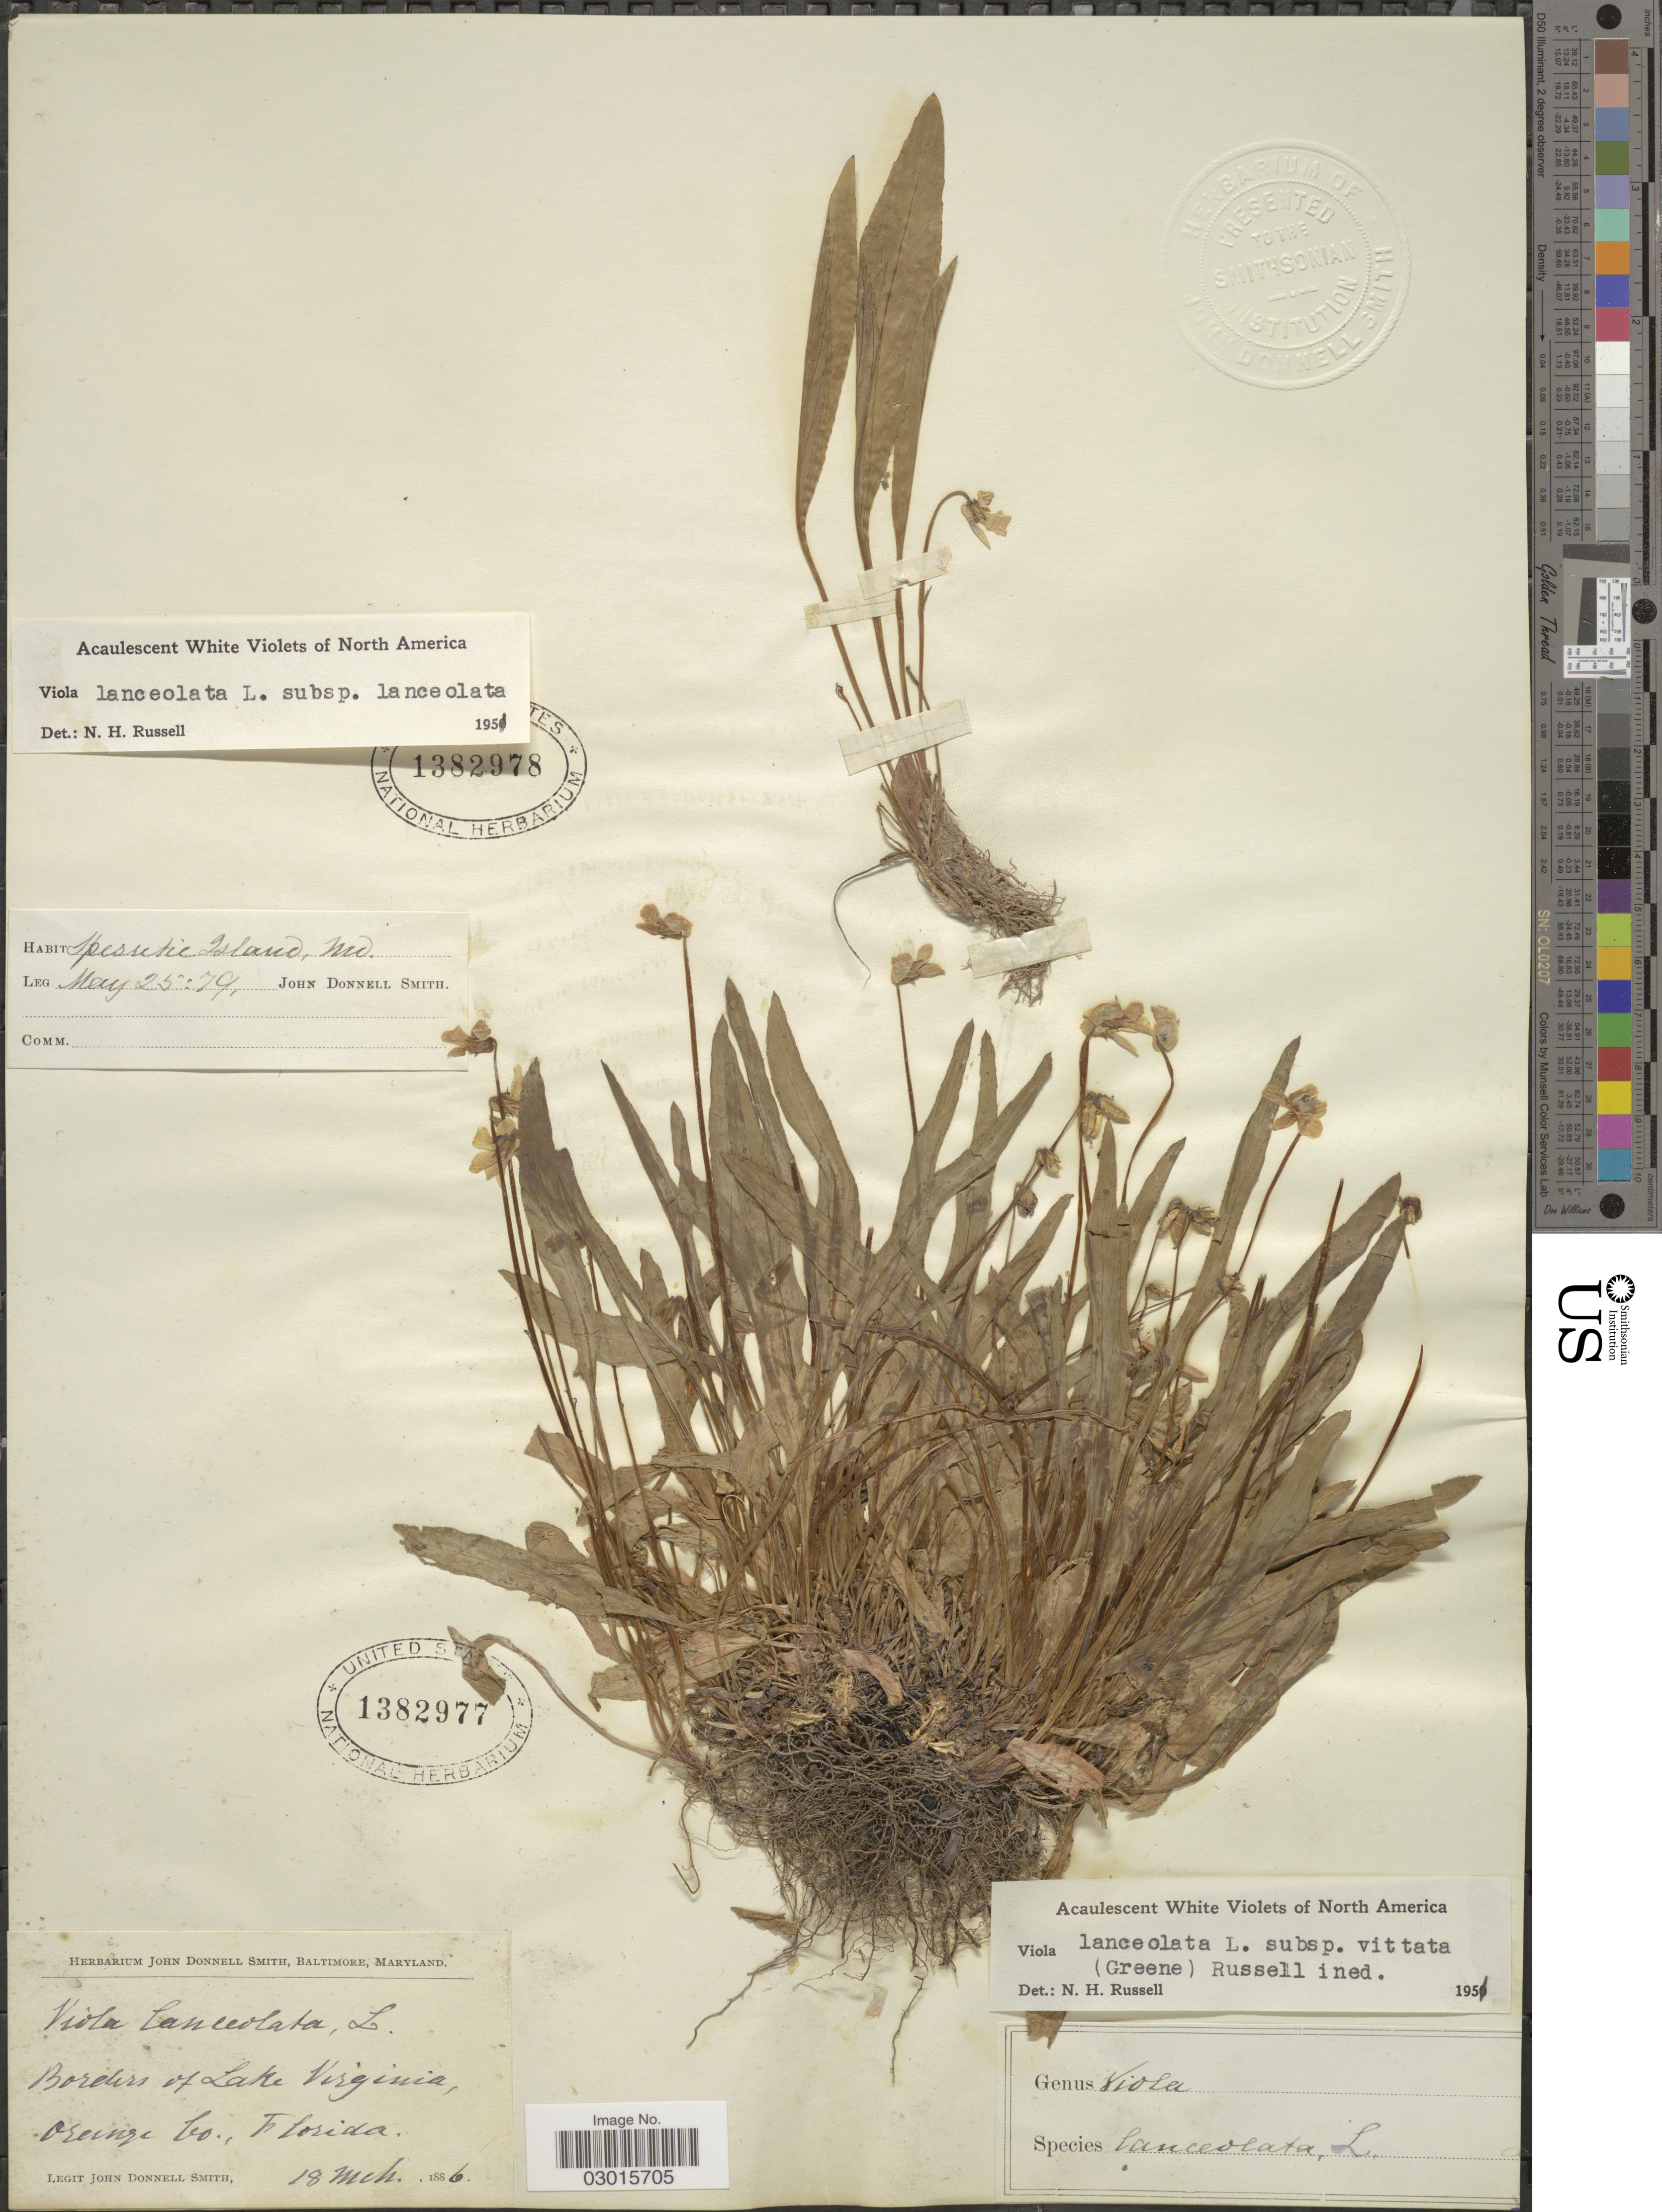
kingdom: Plantae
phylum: Tracheophyta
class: Magnoliopsida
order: Malpighiales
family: Violaceae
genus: Viola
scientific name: Viola lanceolata subsp. vittata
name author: (Greene) N. H. Russell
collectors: J. Donnell Smith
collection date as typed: Transcribed d/m/y: 25/5/79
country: United States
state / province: Maryland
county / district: Harford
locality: Spesutie Island, Md.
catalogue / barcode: US 1382978